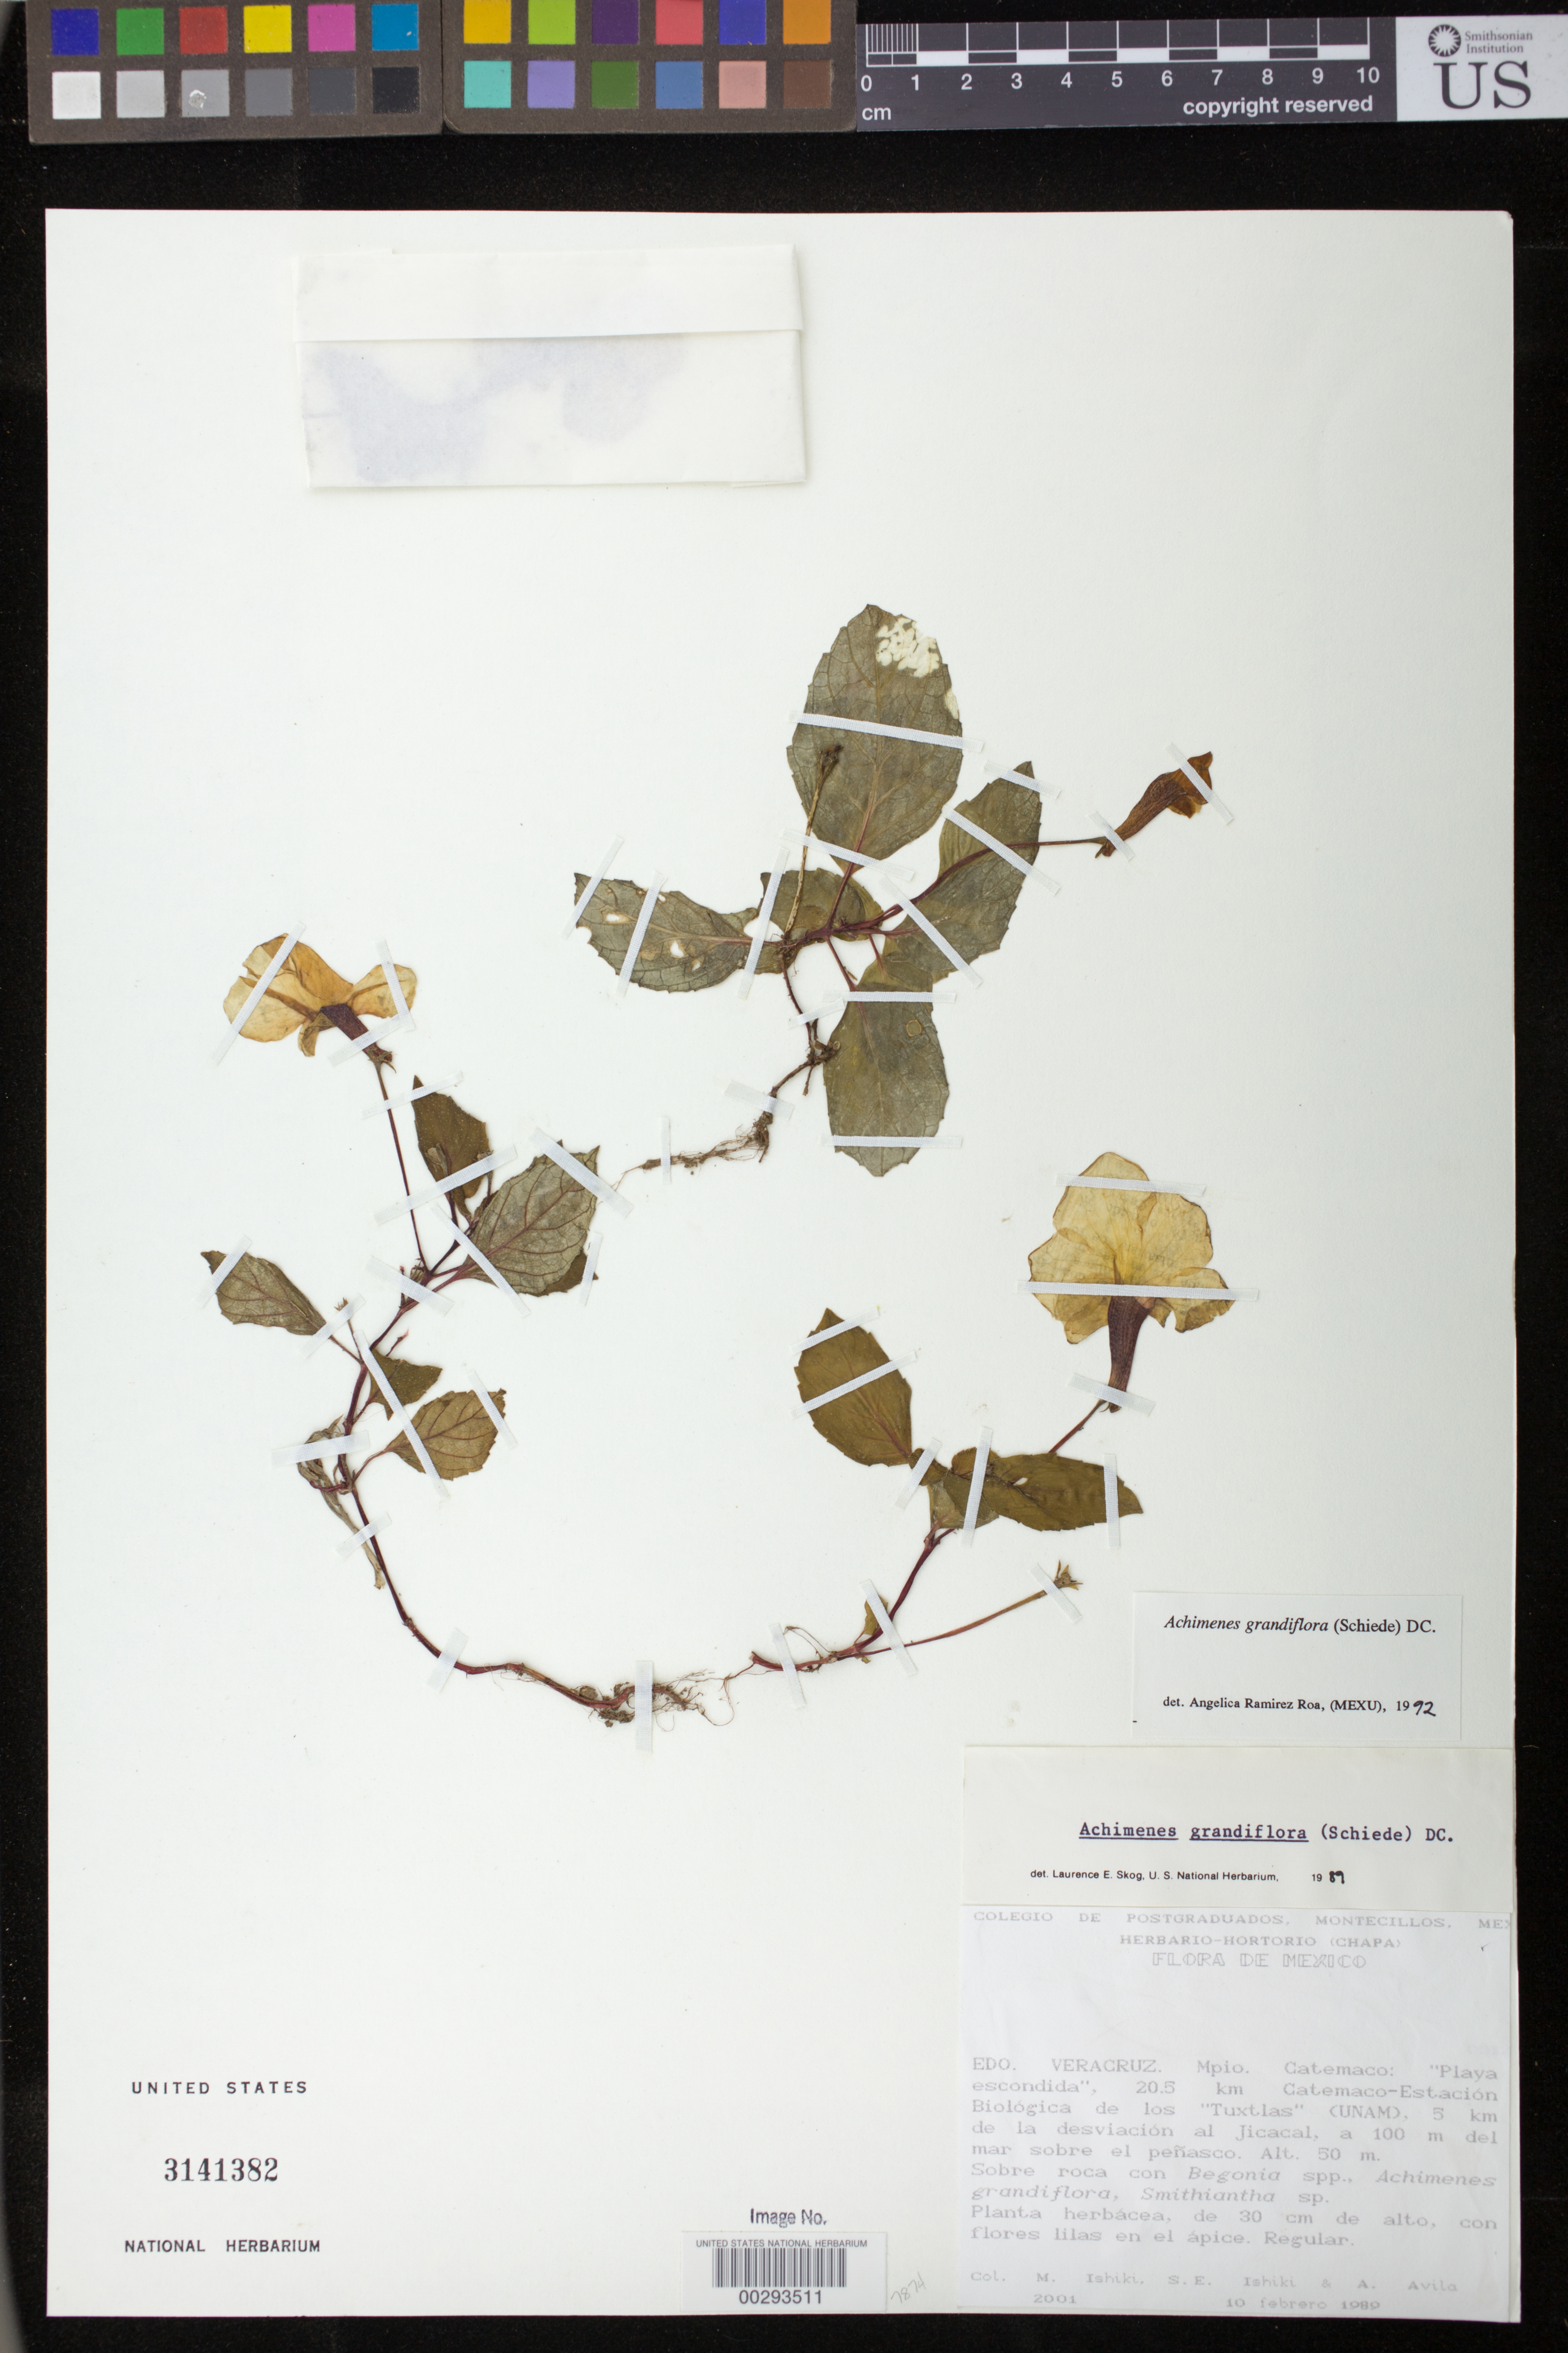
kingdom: Plantae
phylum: Tracheophyta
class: Magnoliopsida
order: Lamiales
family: Gesneriaceae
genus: Achimenes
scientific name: Achimenes grandiflora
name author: (Schiede) DC.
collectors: M. Ishiki, S. Ishiki & A. Avila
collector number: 2001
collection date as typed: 10 Feb 1989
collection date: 1989-02-10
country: Mexico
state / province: Veracruz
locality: Mun. of Catemaco, "Playa Escondida", 20.5 km Catemaco - Estacion Biologica de los "Tuxtlas", 5km from La Desviacion to Jicacal, ..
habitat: On rock with Begonia spp, Achimenes grandiflora, Smithiantha sp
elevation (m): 50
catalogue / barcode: US 3141382